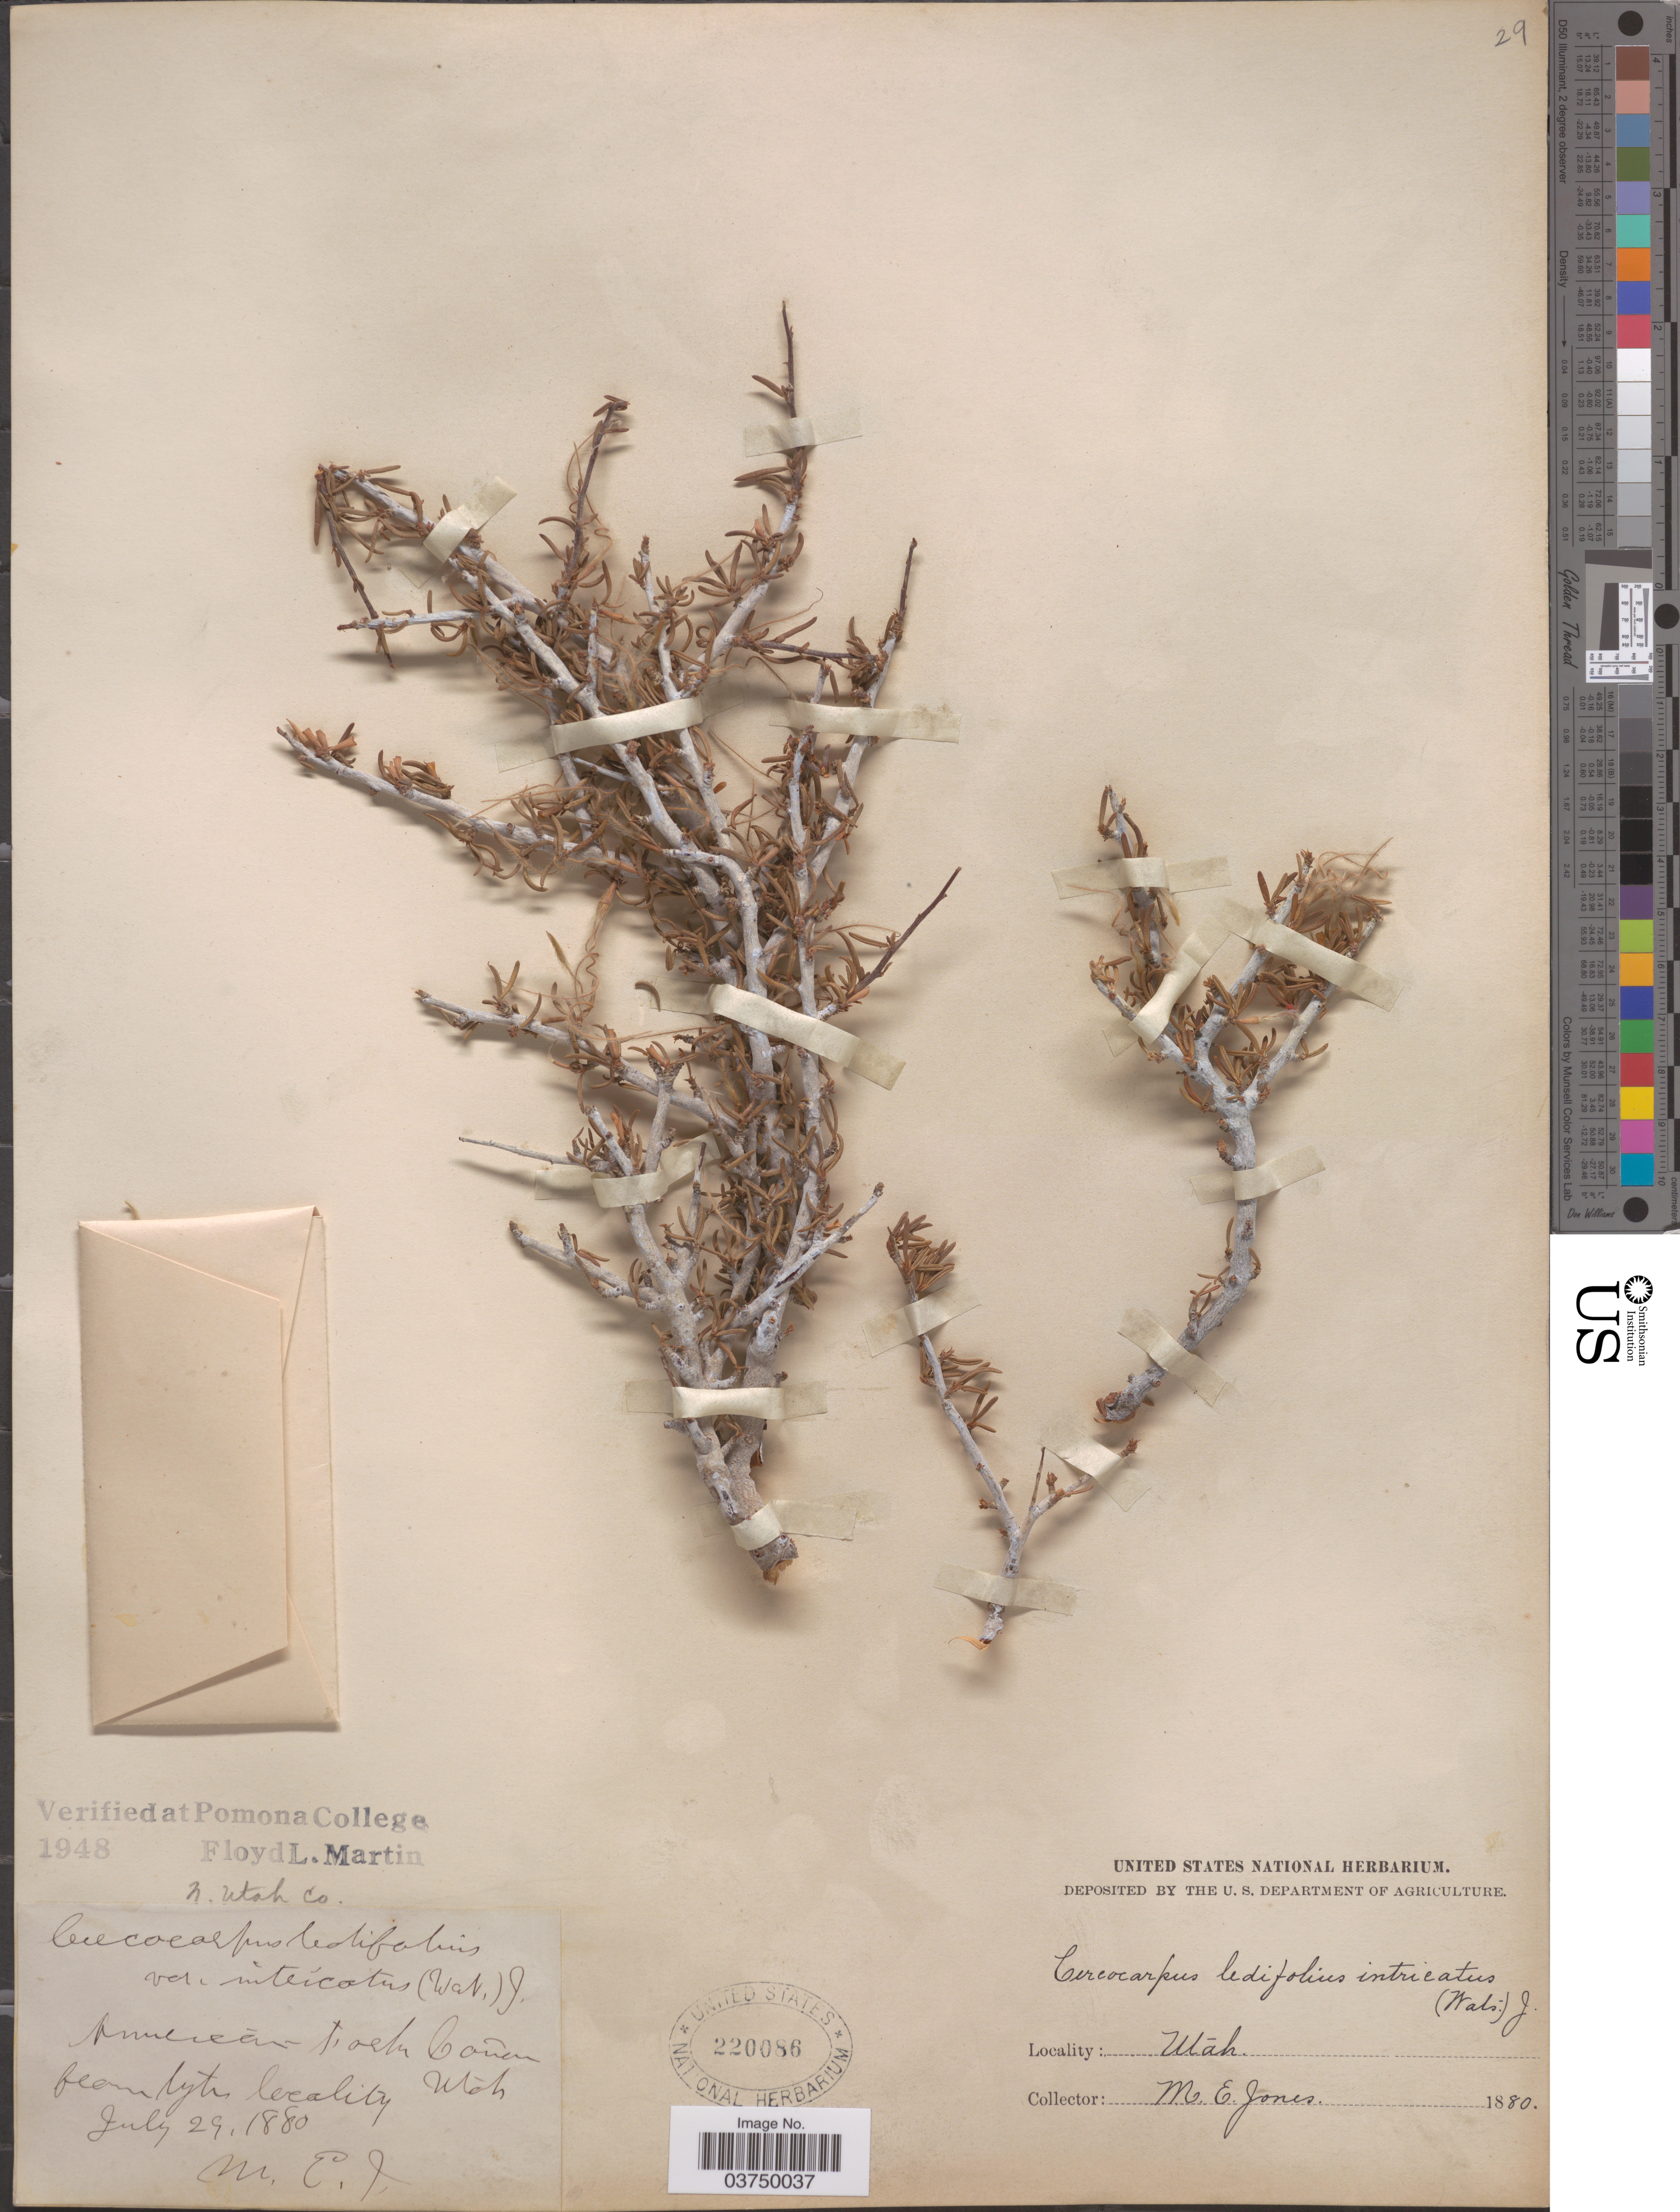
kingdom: Plantae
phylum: Tracheophyta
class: Magnoliopsida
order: Rosales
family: Rosaceae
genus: Cercocarpus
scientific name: Cercocarpus ledifolius var. intricatus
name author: Nutt.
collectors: M. E. Jones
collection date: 1880-07-29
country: United States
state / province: Utah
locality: American Track Cañon. N. Utah Co.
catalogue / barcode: US 220086